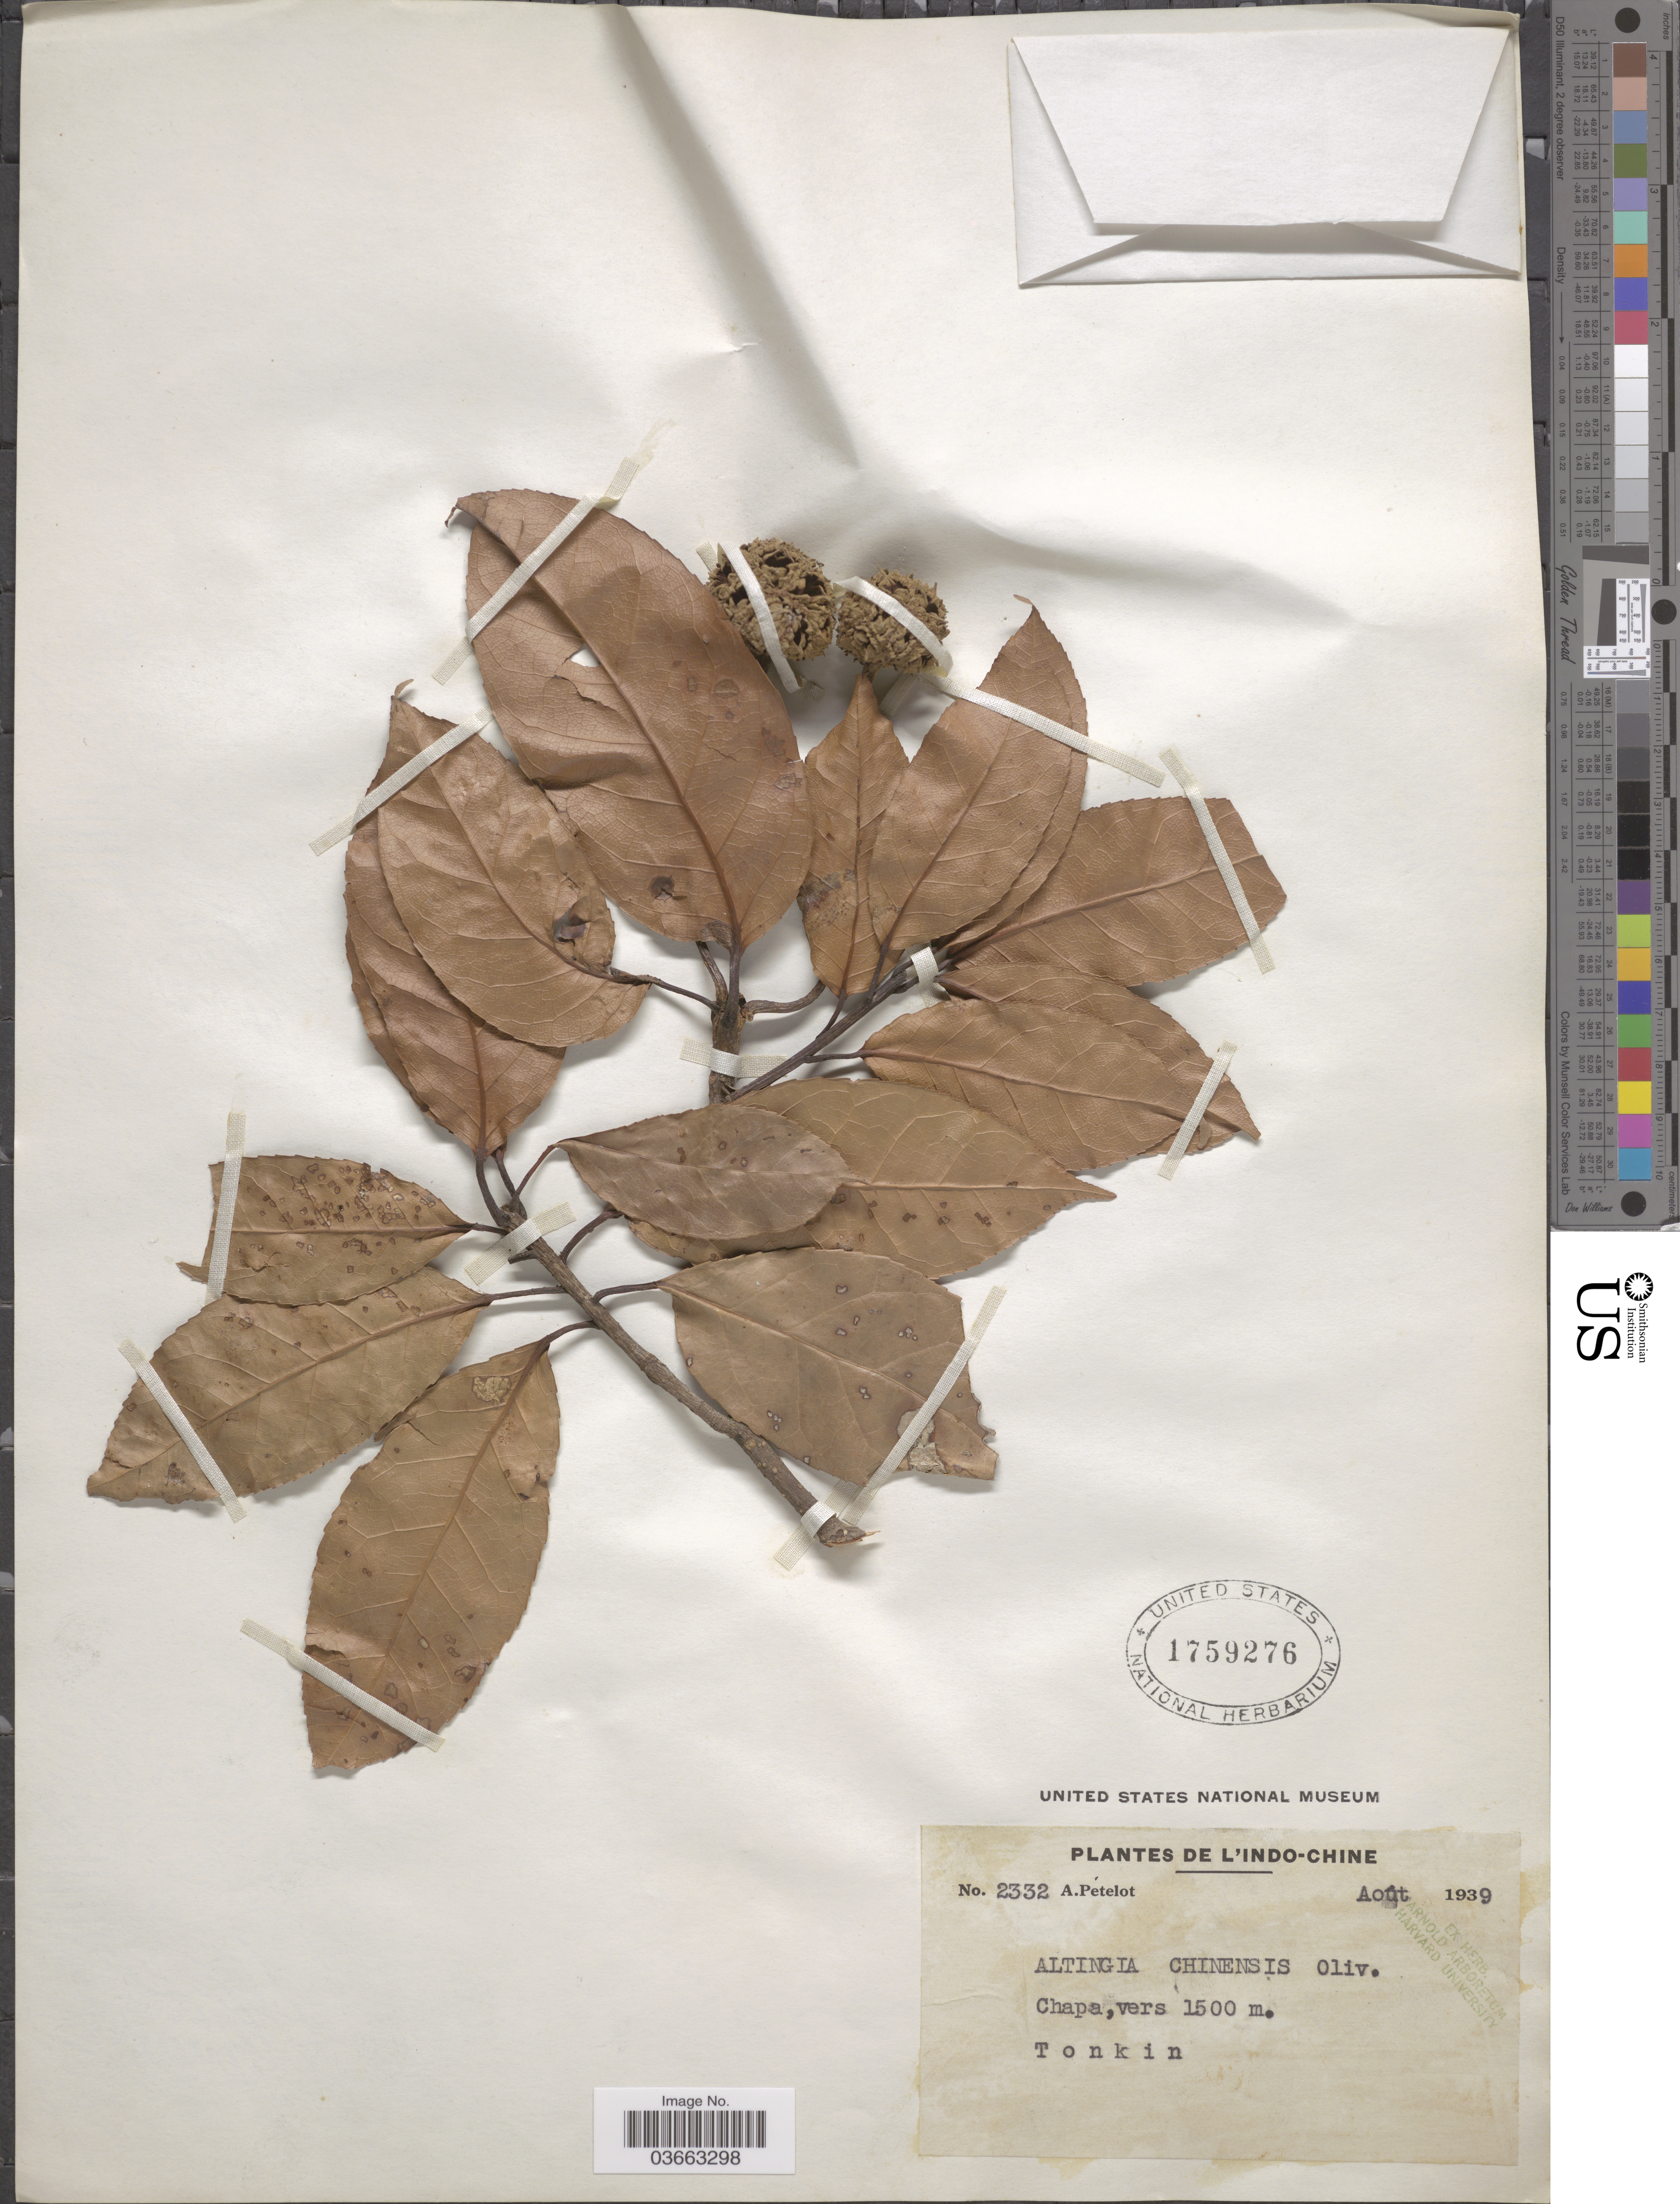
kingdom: Plantae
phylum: Tracheophyta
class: Magnoliopsida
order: Saxifragales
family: Altingiaceae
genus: Liquidambar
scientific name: Liquidambar chinensis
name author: Champ.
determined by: Strong, Mark T., (BOT), Smithsonian Institution - National Museum of Natural History (UNITED STATES)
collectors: A. Petelot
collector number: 2332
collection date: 1939-08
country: Vietnam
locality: Indo-Chine. Chapa. Tonkin.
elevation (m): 1500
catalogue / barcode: US 1759276